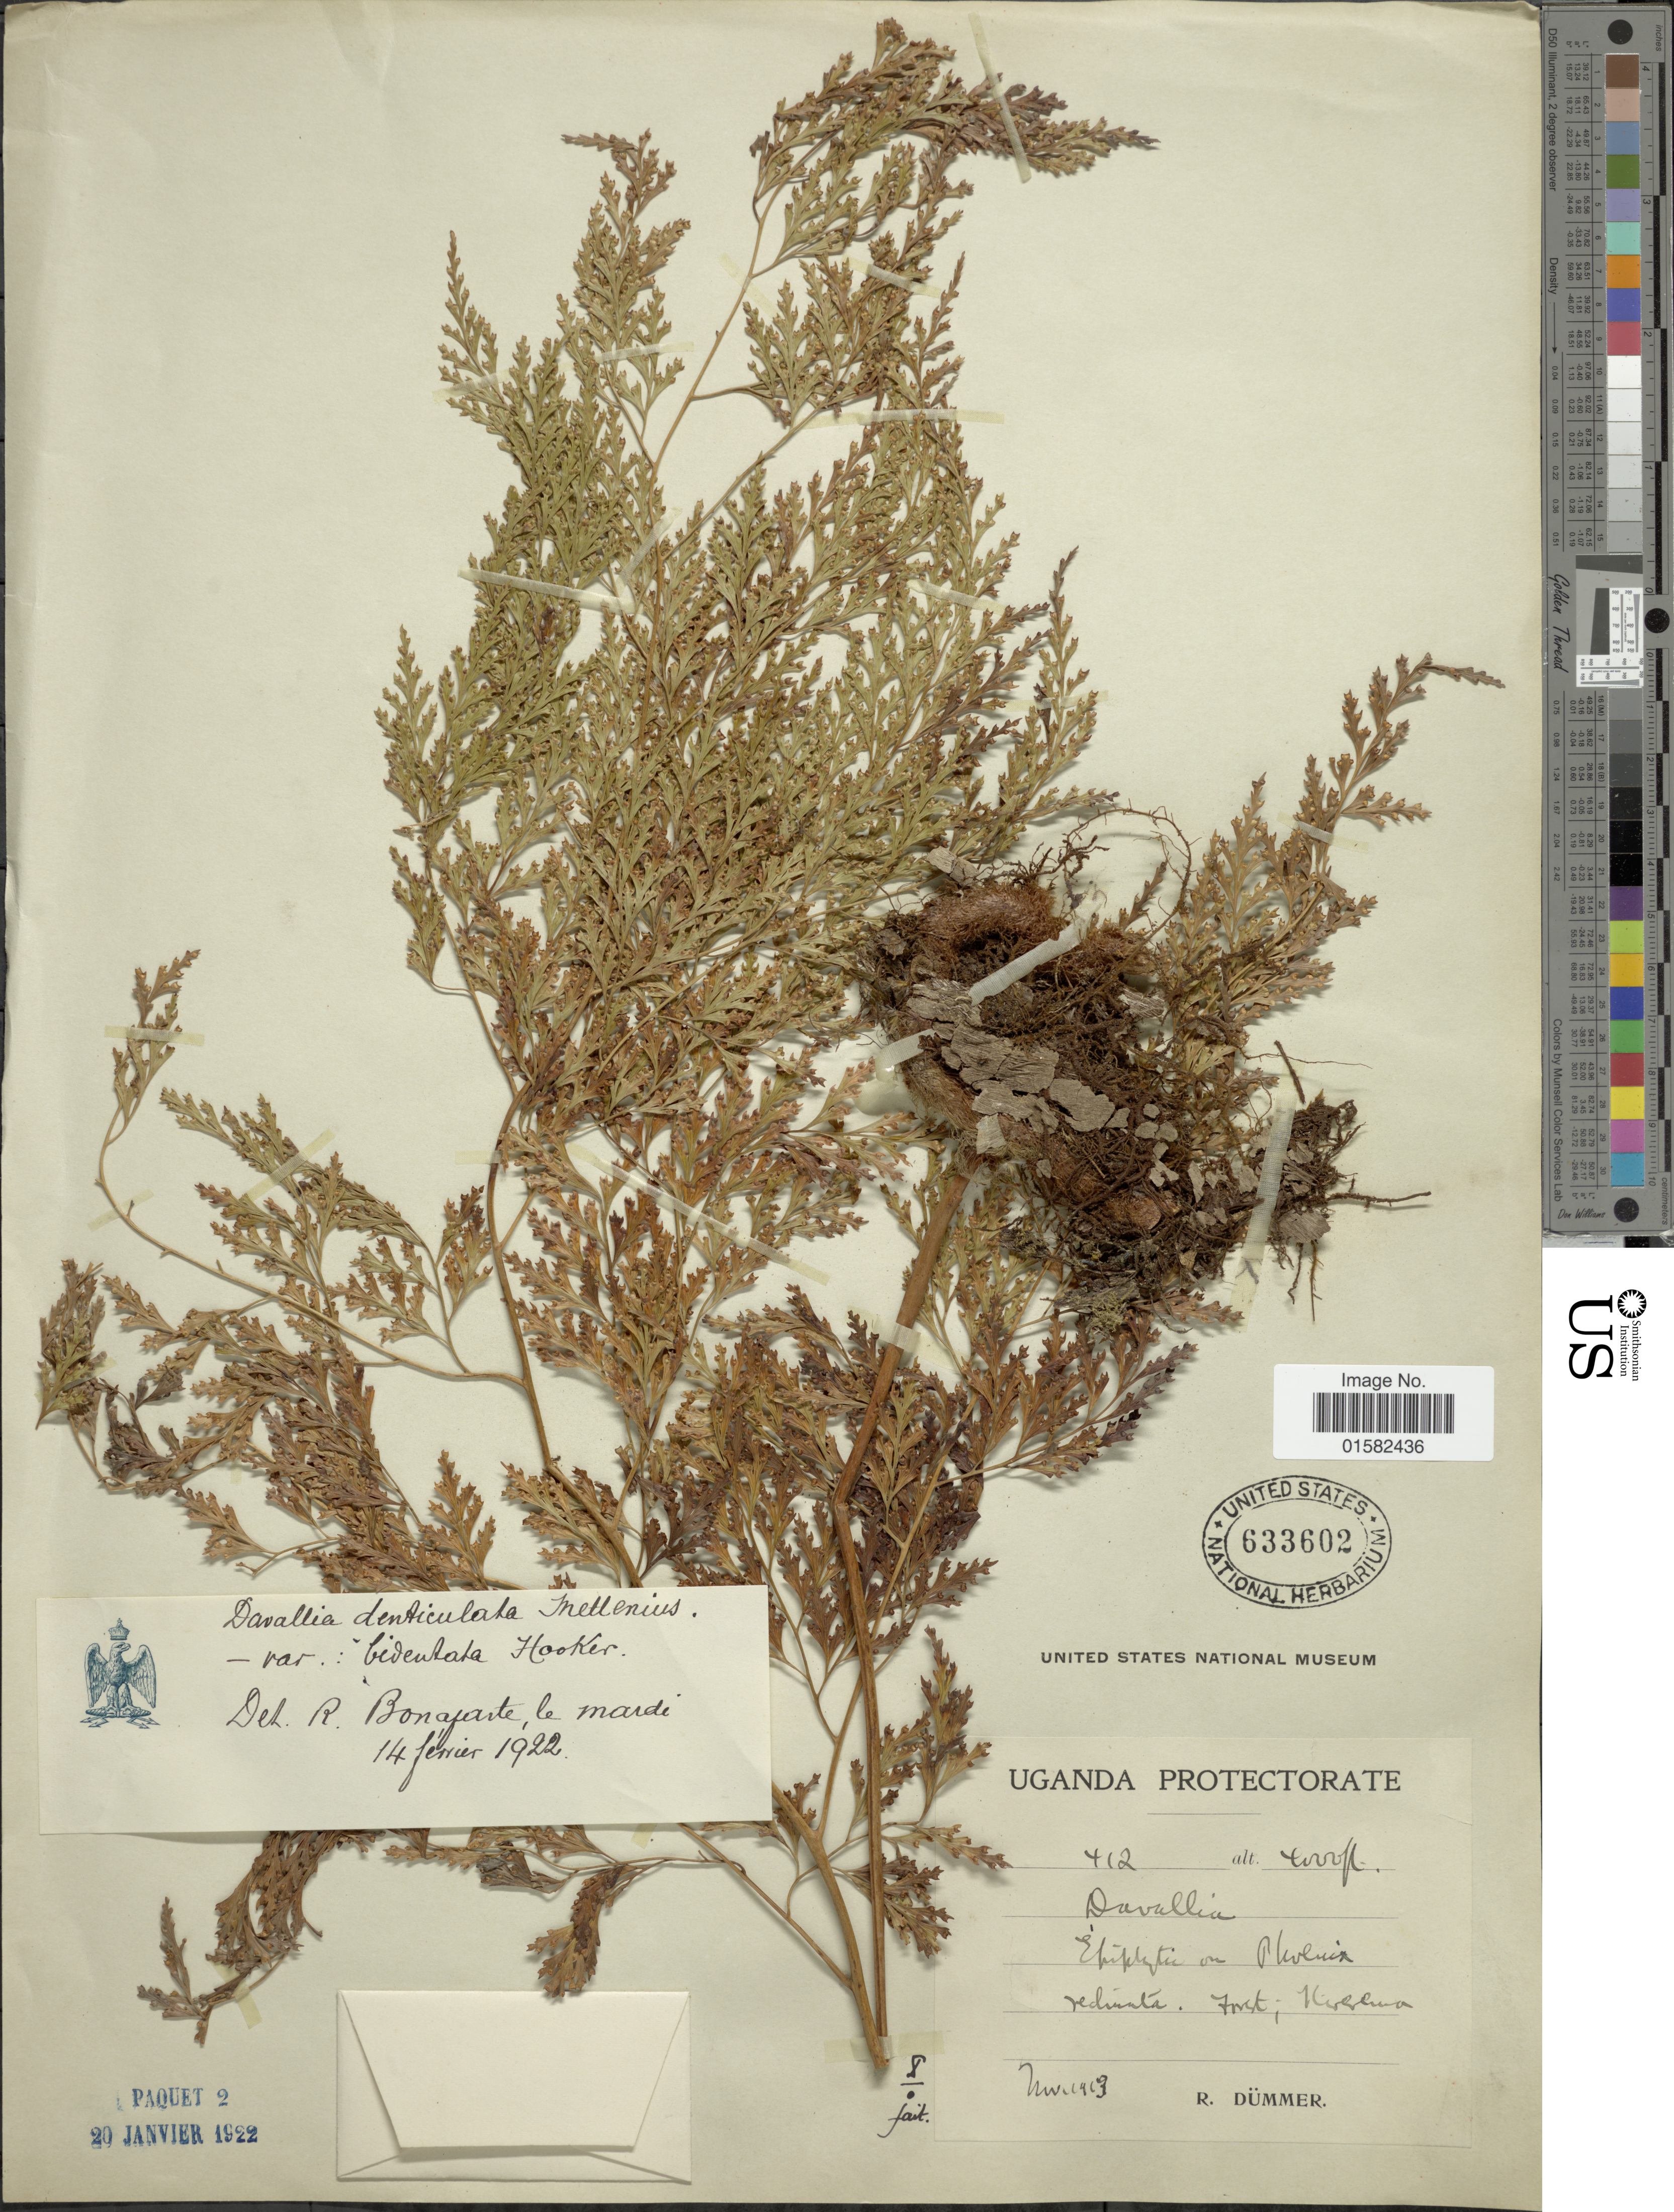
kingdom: Plantae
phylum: Tracheophyta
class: Polypodiopsida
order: Polypodiales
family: Davalliaceae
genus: Wibelia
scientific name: Wibelia denticulata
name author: (Burm. f.) M. Kato & Tsutsumi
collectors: R. A. Dümmer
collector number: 412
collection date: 1913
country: Uganda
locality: Kirerema.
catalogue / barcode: US 633602